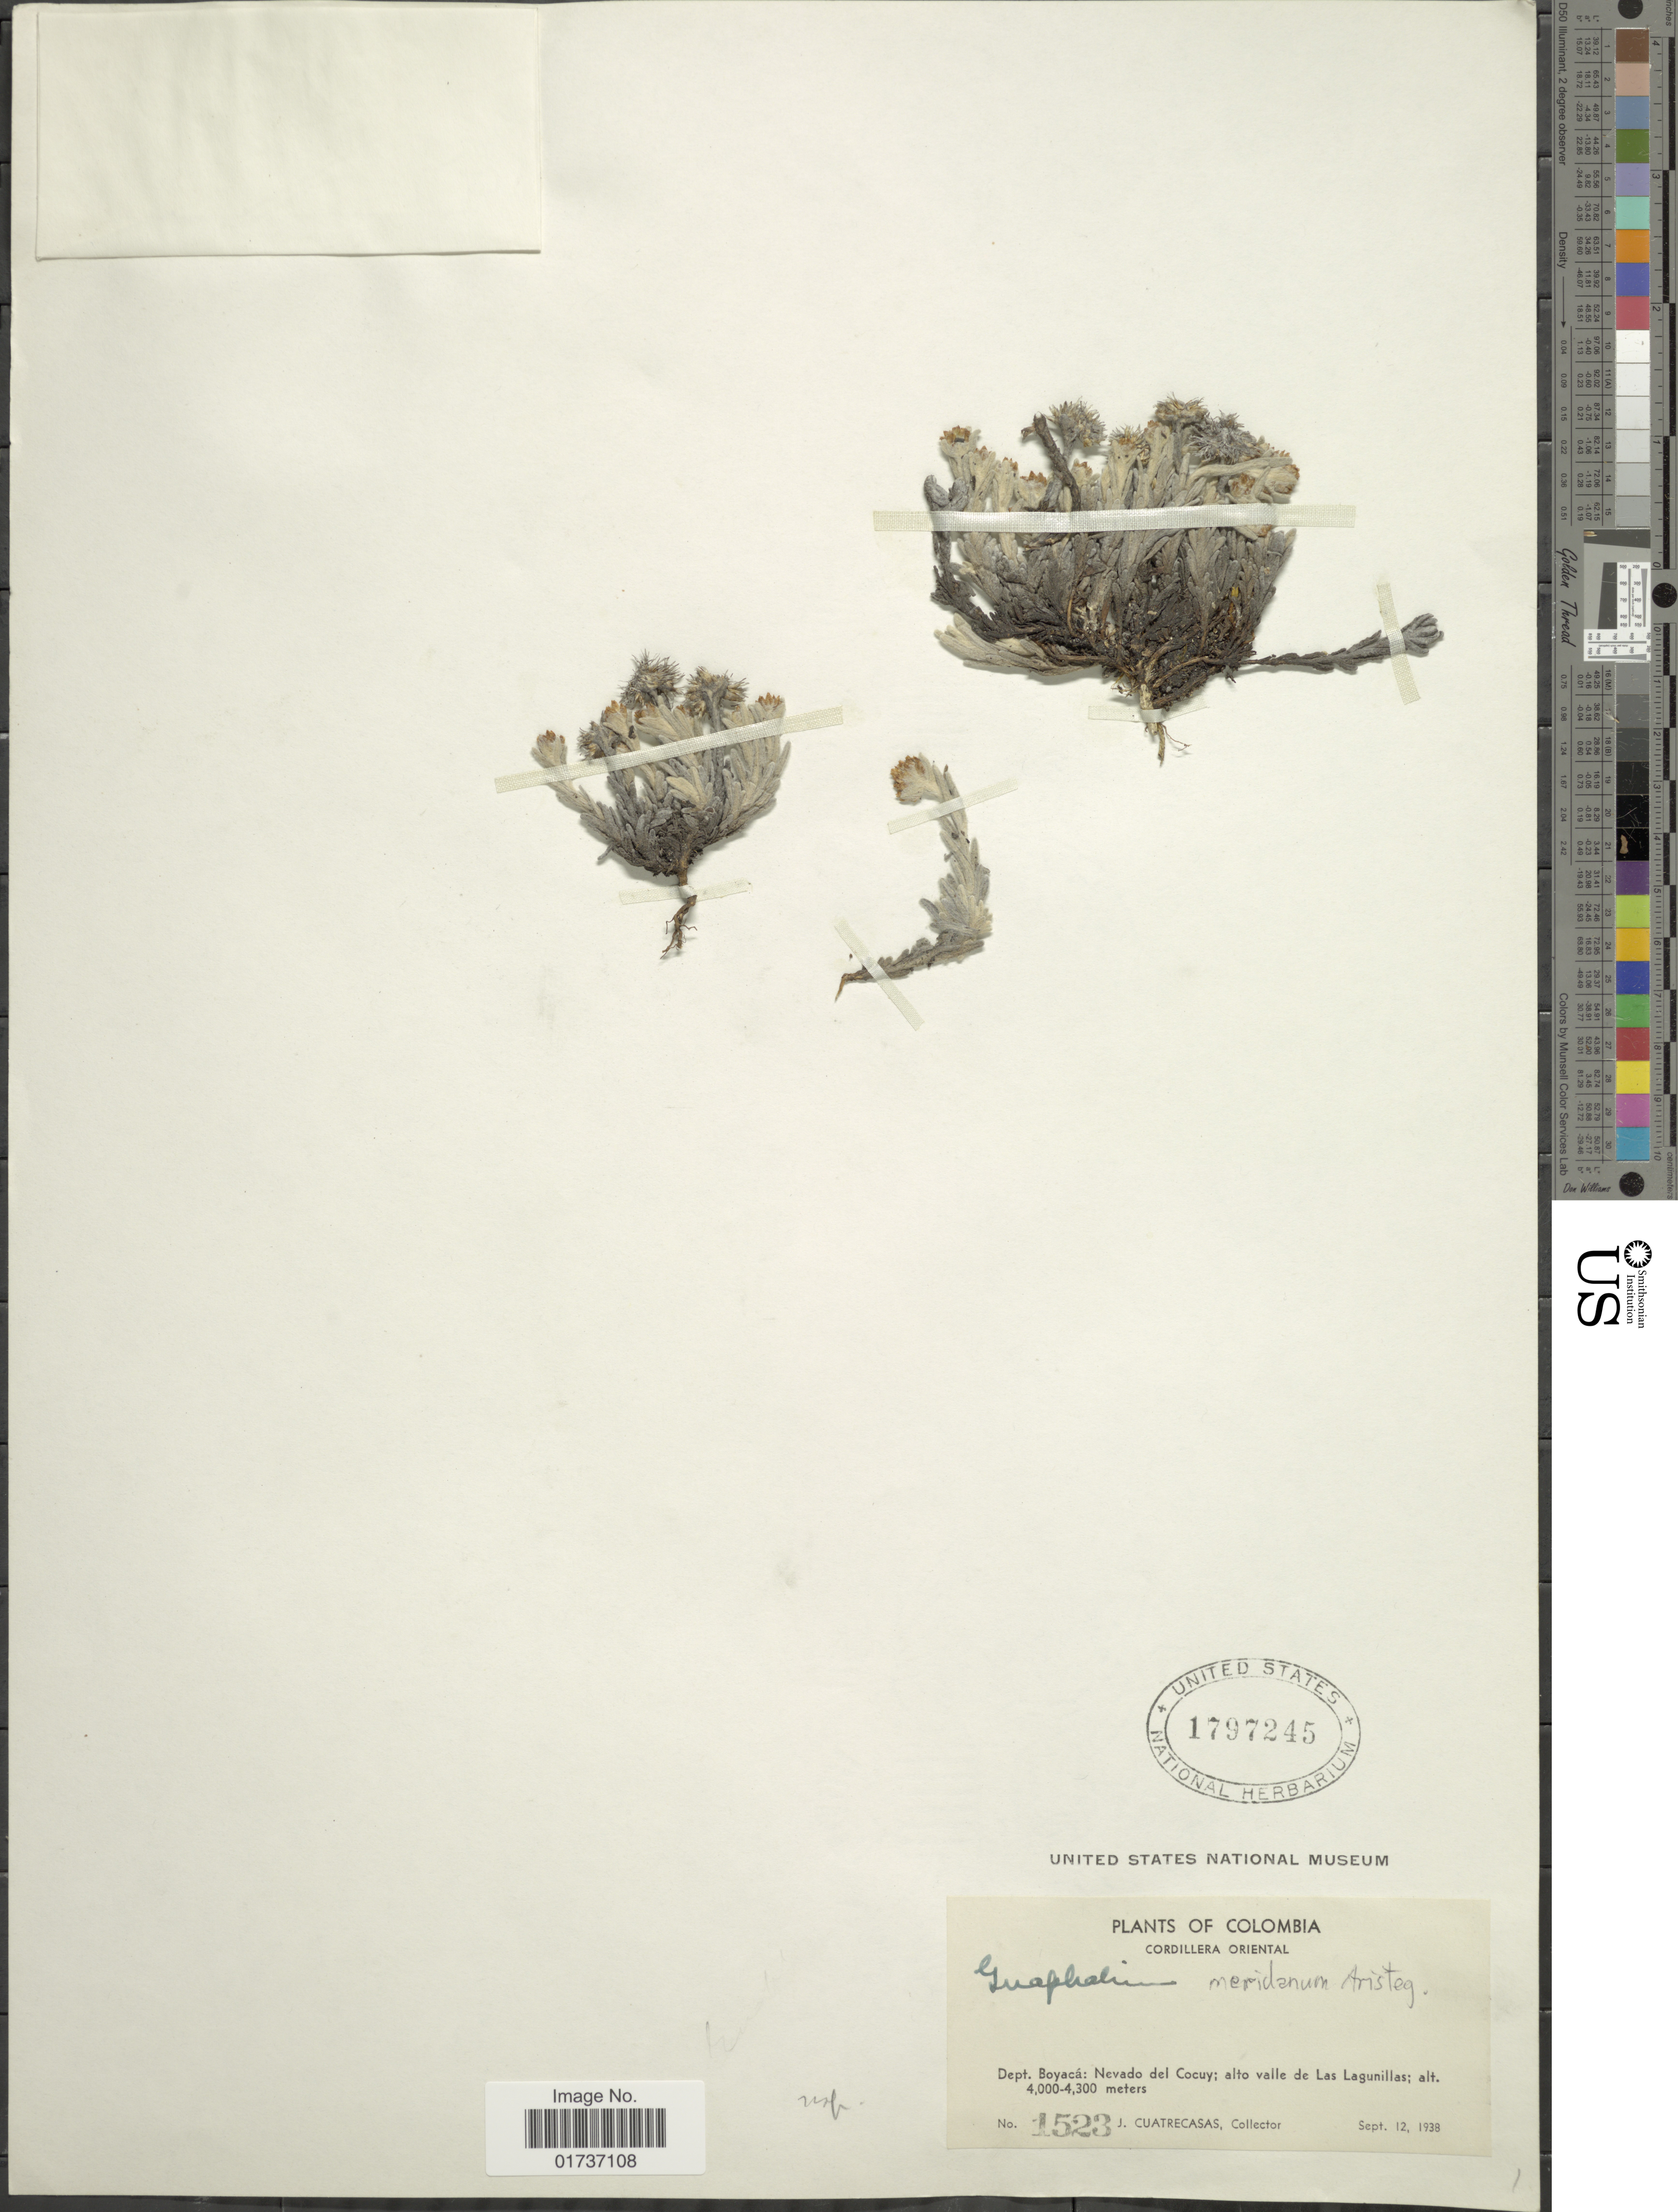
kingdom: Plantae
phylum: Tracheophyta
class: Magnoliopsida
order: Asterales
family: Asteraceae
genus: Gnaphalium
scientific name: Gnaphalium meridanum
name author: Aristeg.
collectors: J. Cuatrecasas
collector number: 1523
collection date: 1938-09-12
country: Colombia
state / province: Boyacá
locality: Cordillera Oriental, Dept. Boyacá: Nevado del Cocuy; alto valle de Las Laguniilas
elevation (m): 4000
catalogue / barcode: US 1797245